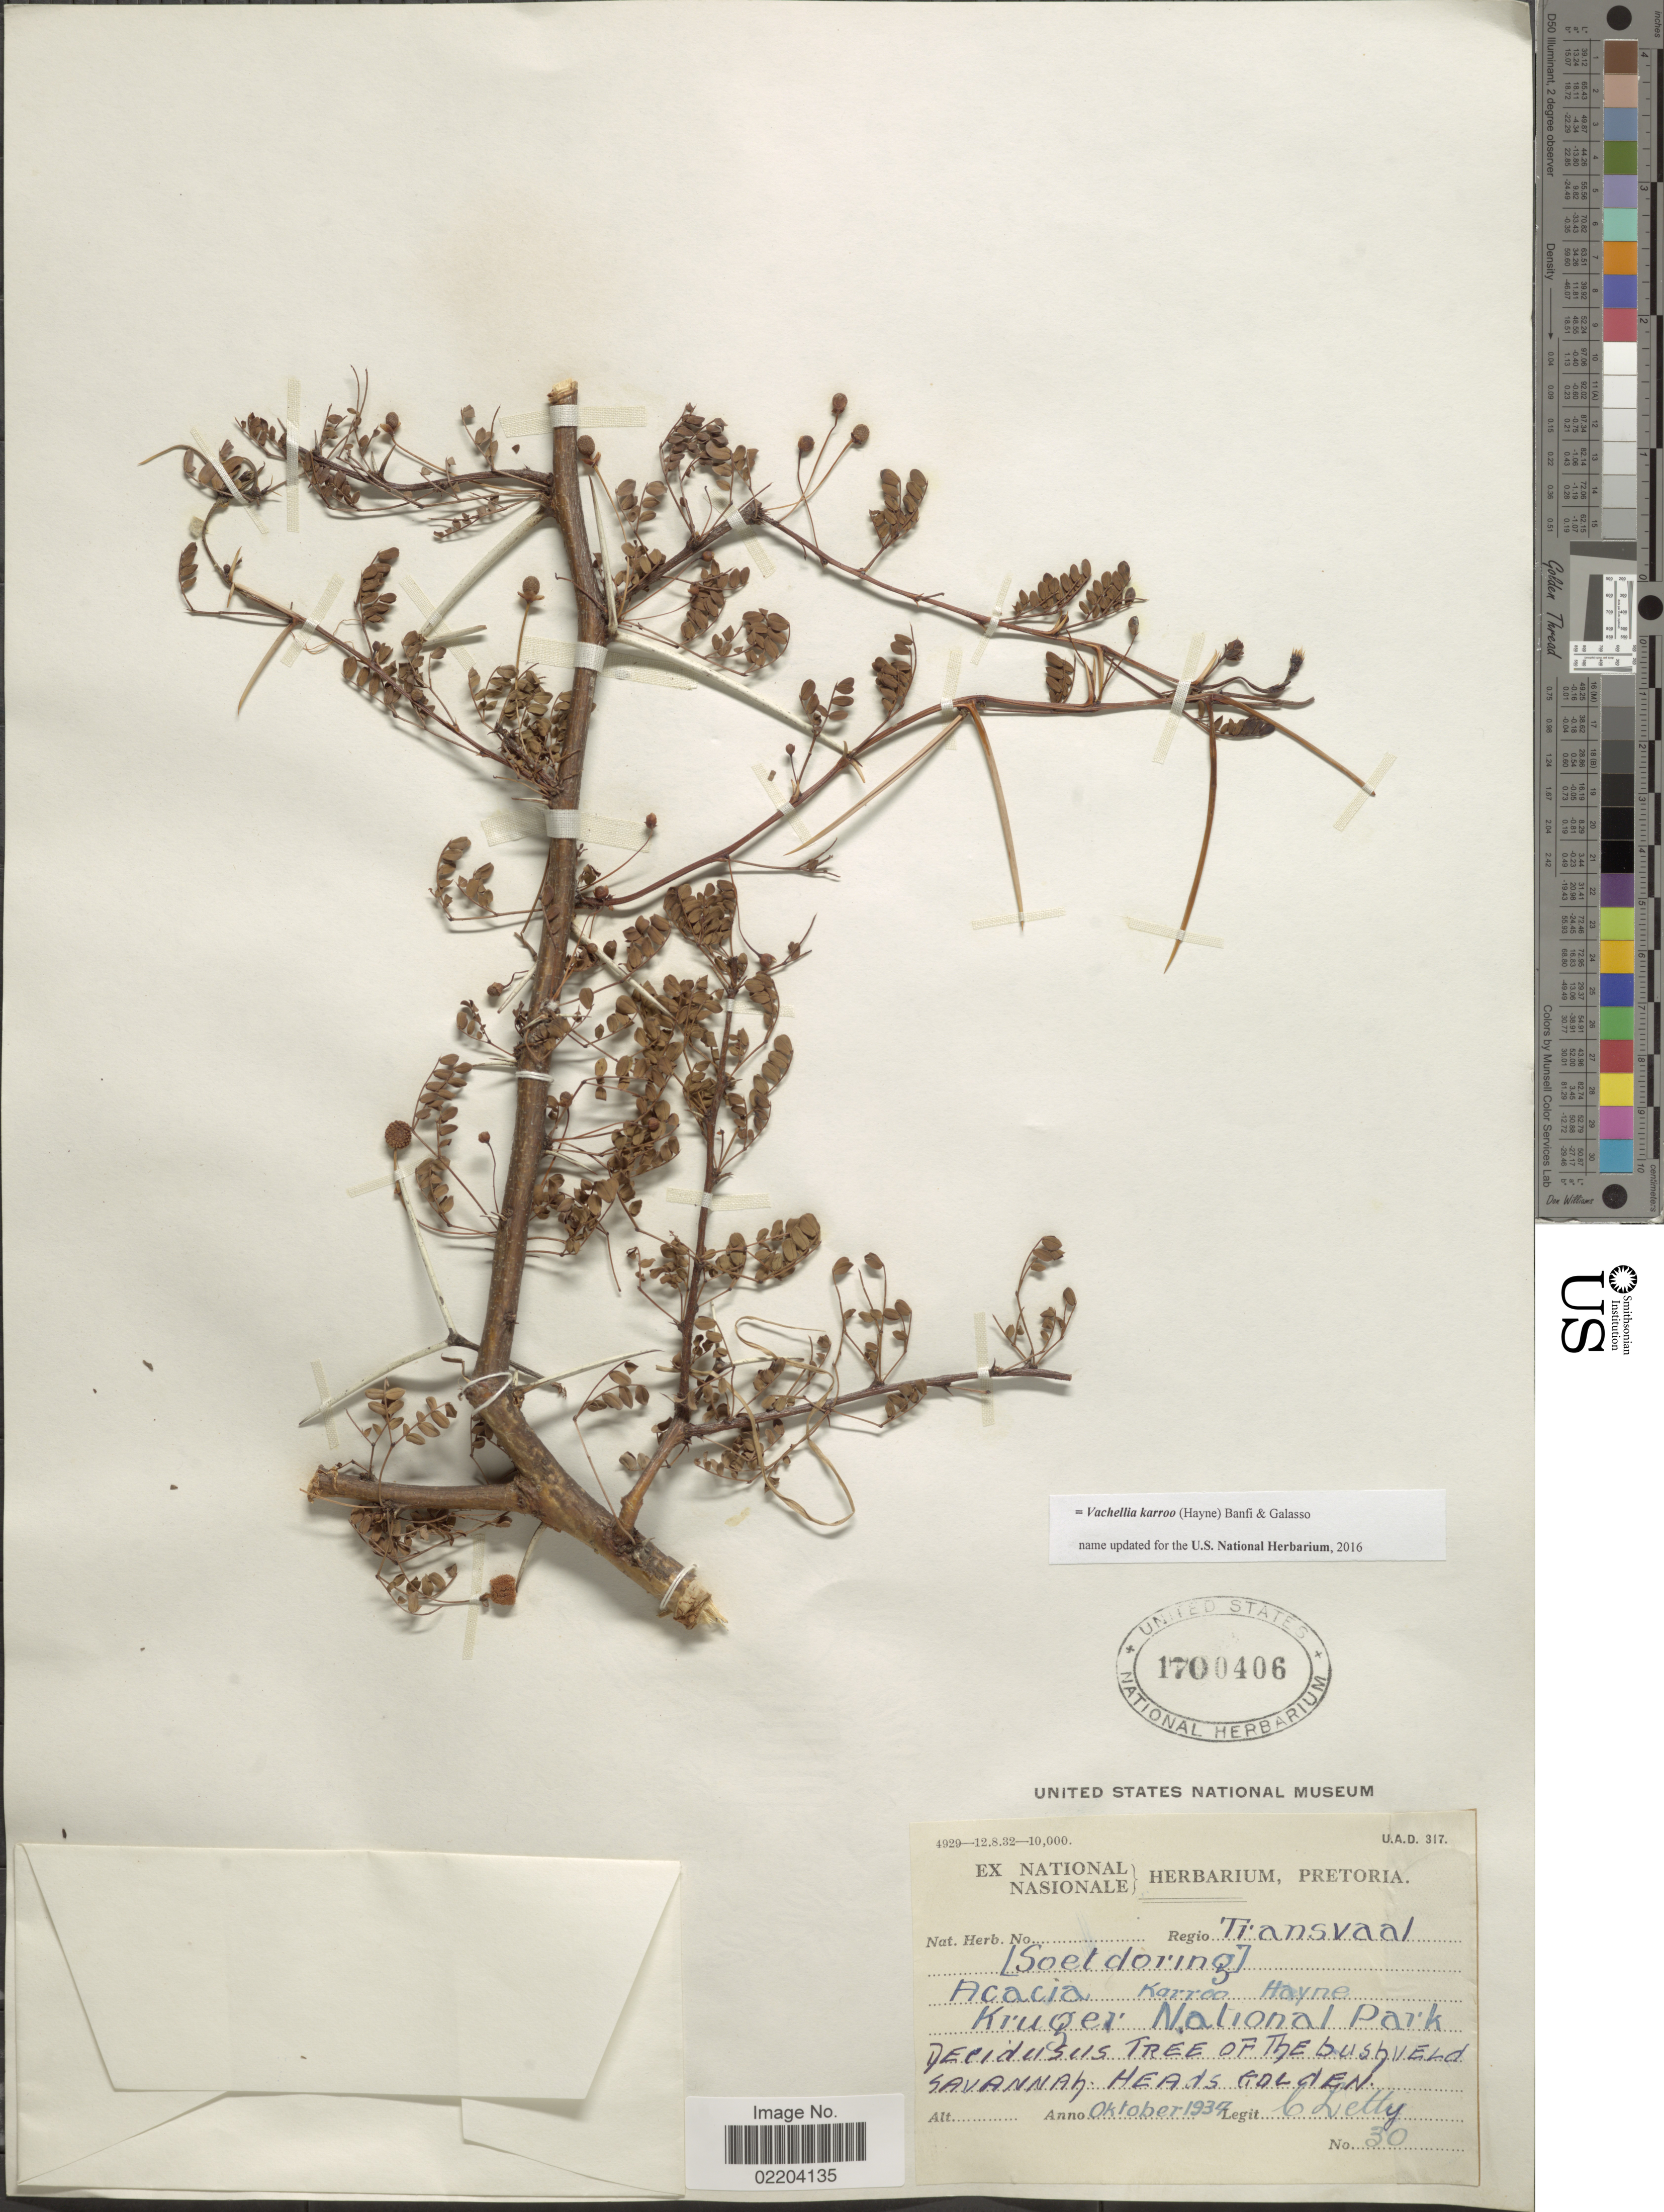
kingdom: Plantae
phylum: Tracheophyta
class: Magnoliopsida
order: Fabales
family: Fabaceae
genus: Vachellia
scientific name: Vachellia karroo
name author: (Hayne) Banfi & Galasso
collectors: C. Letty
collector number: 30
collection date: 1939-10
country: South Africa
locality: Regio Transvaal. (Soetdoring) Kruger National Park.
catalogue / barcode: US 1700406